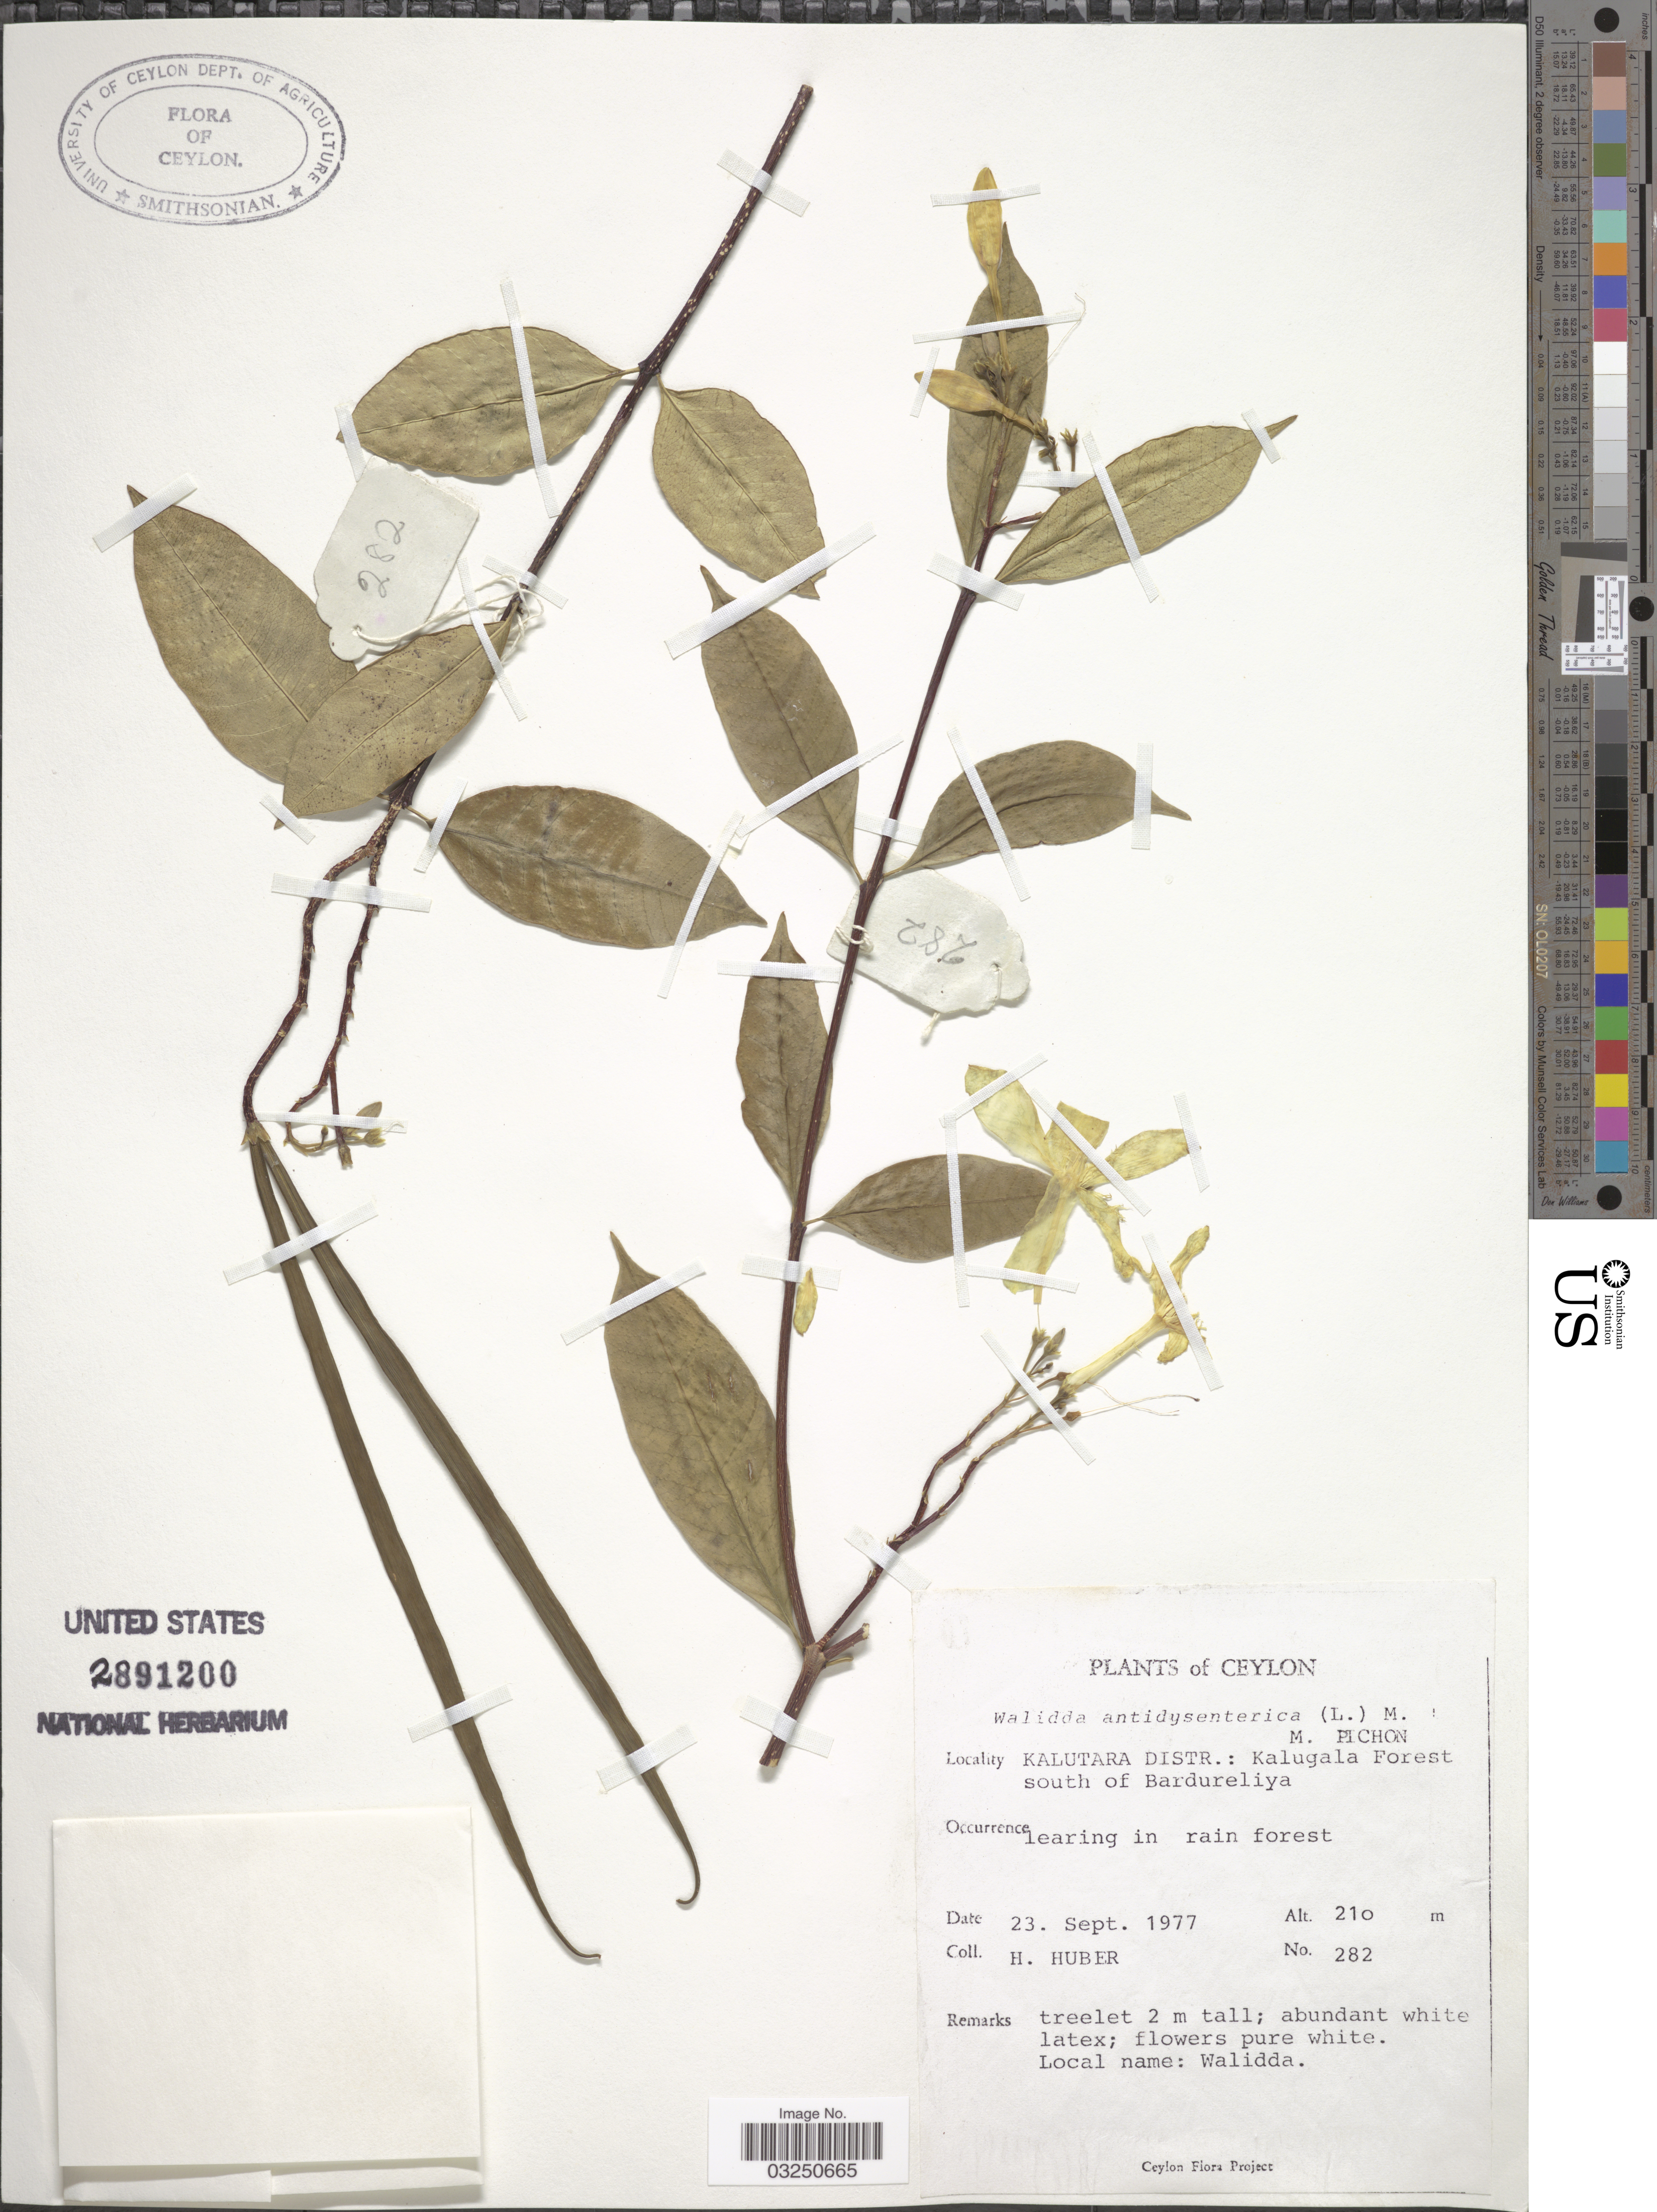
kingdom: Plantae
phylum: Tracheophyta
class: Magnoliopsida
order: Gentianales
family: Apocynaceae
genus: Wrightia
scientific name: Wrightia angustifolia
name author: Thwaites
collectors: H. Huber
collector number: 282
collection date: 1977-09-23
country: Sri Lanka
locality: Ceylon. Kalutara Distr.: Kalugala Forest south of Bardureliya.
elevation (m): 210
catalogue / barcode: US 2891200